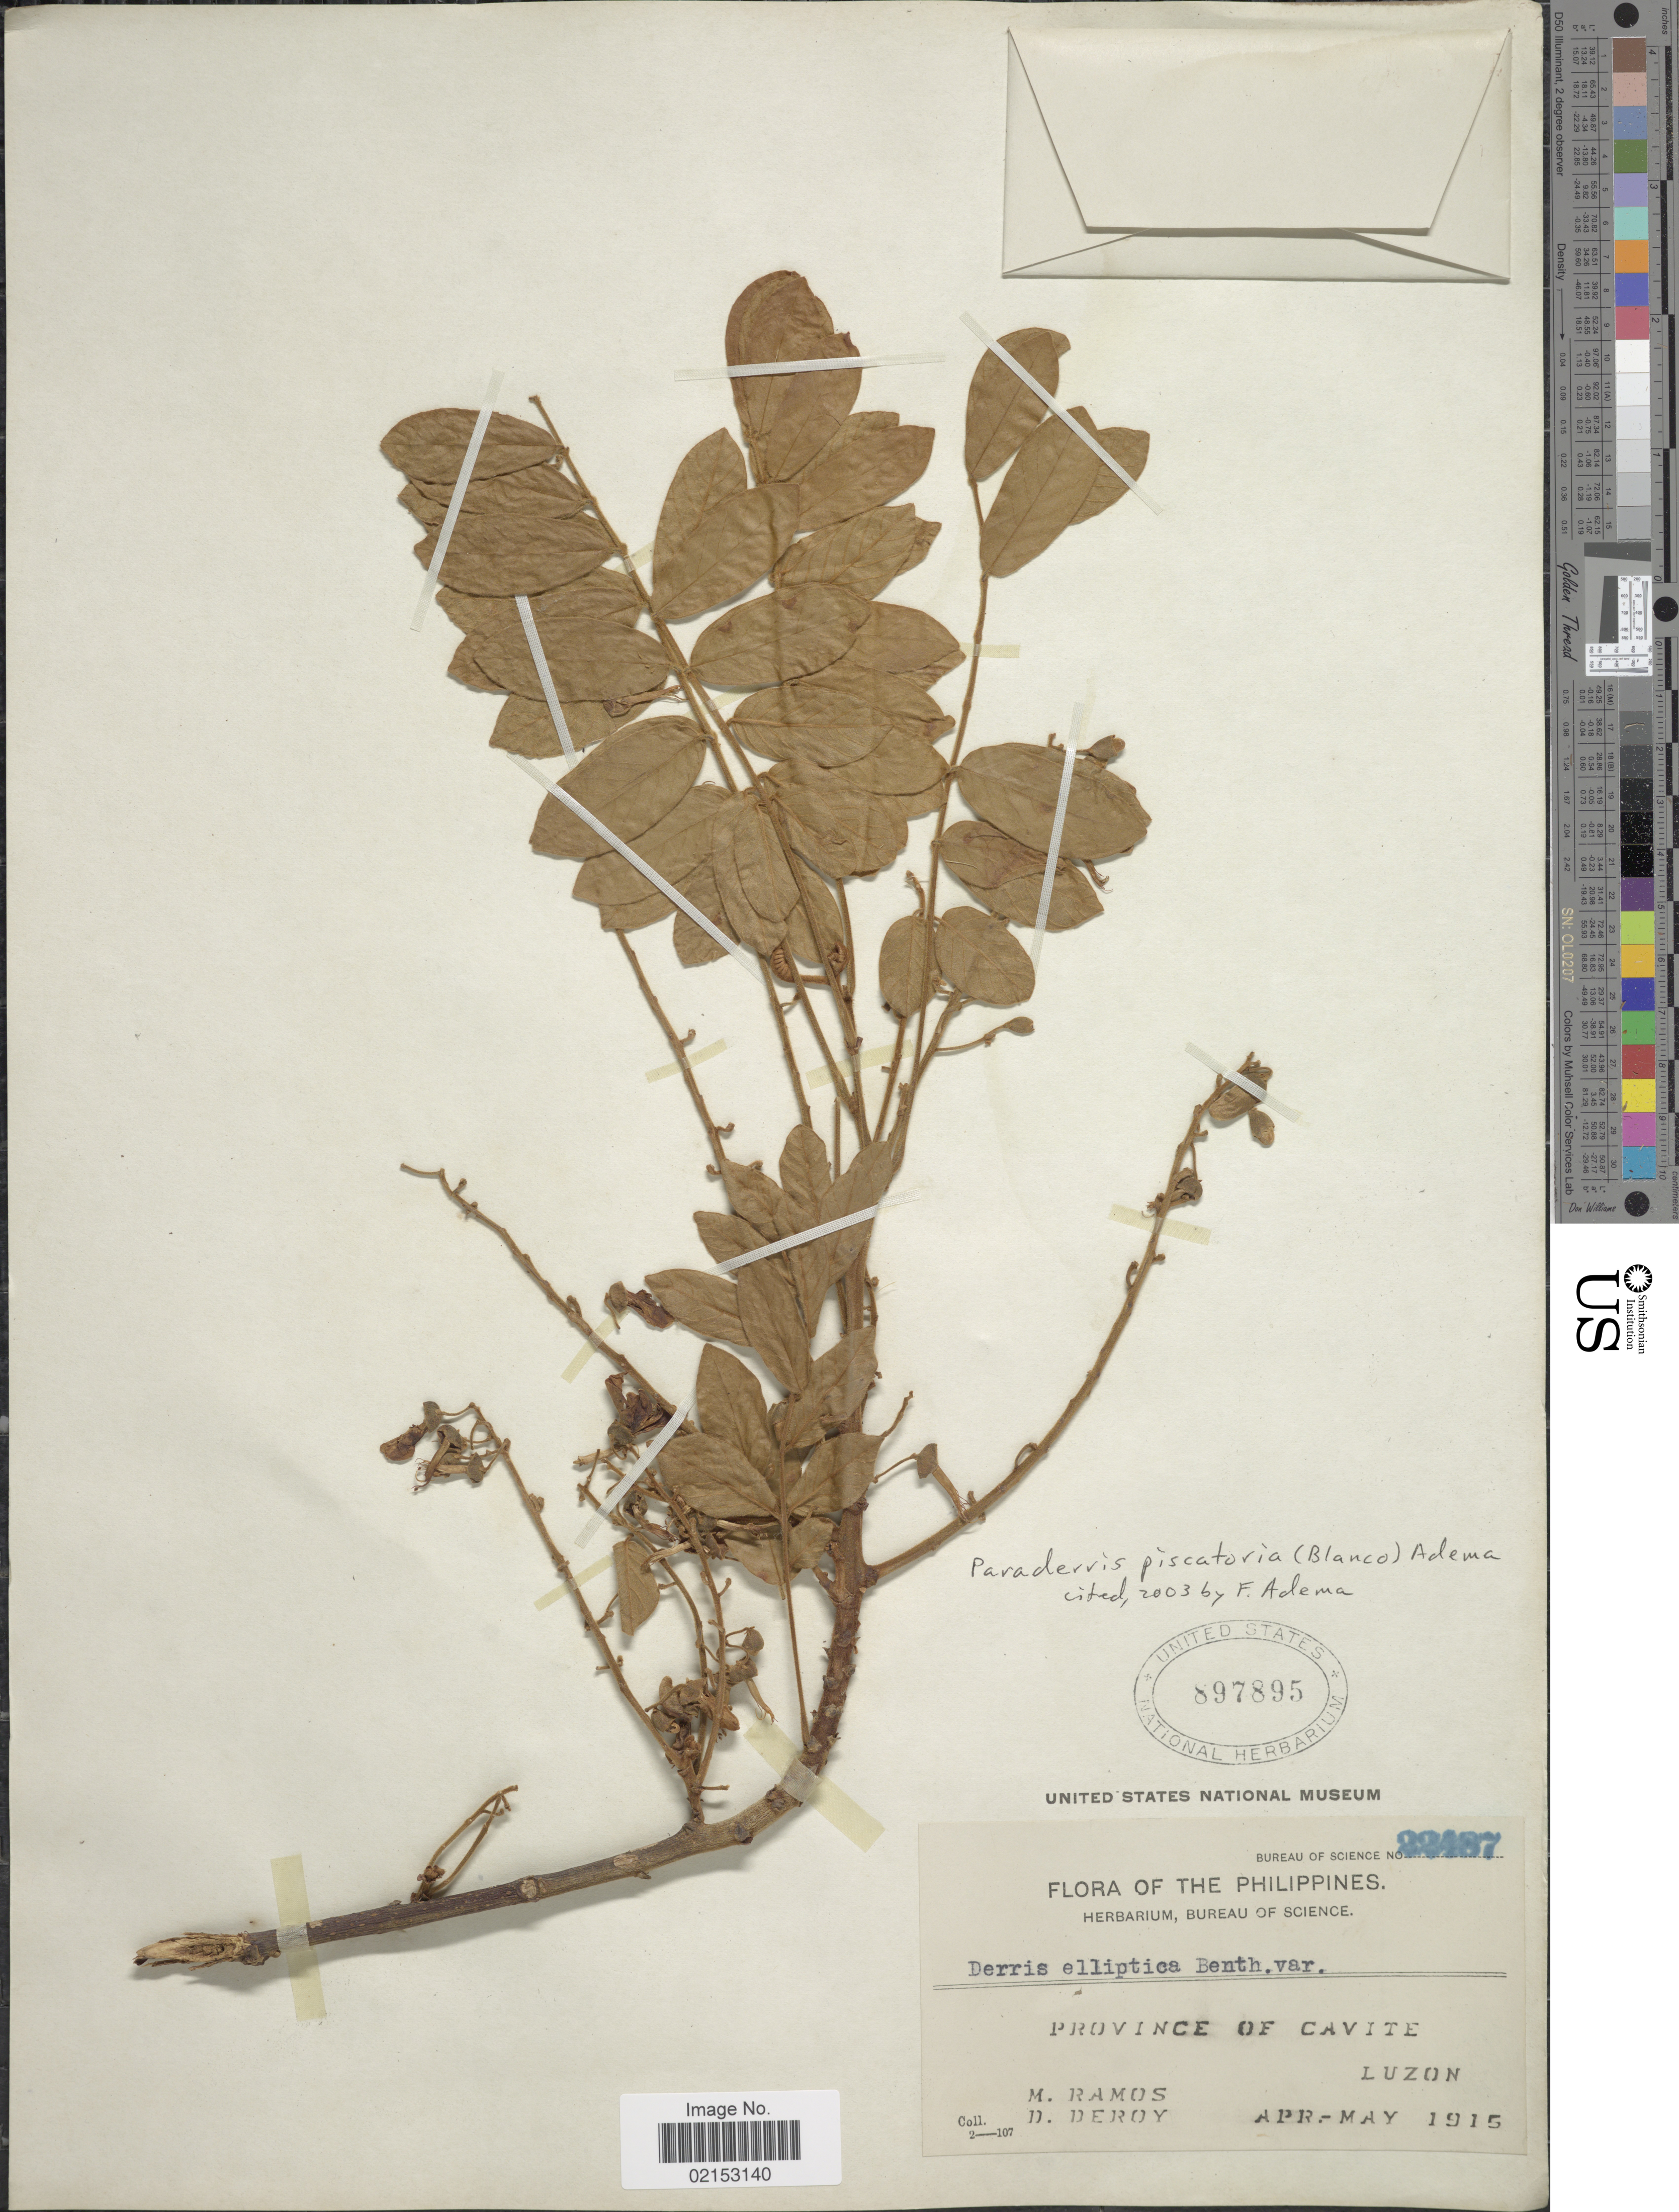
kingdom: Plantae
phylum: Tracheophyta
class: Magnoliopsida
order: Fabales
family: Fabaceae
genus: Derris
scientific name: Derris piscatoria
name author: (Blanco) Sirich. & Adema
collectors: M. Ramos & D. Deroy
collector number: Bureau of Science 22487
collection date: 1915-04/1915-05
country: Philippines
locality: Province of Cavite, Luzon.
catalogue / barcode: US 897895